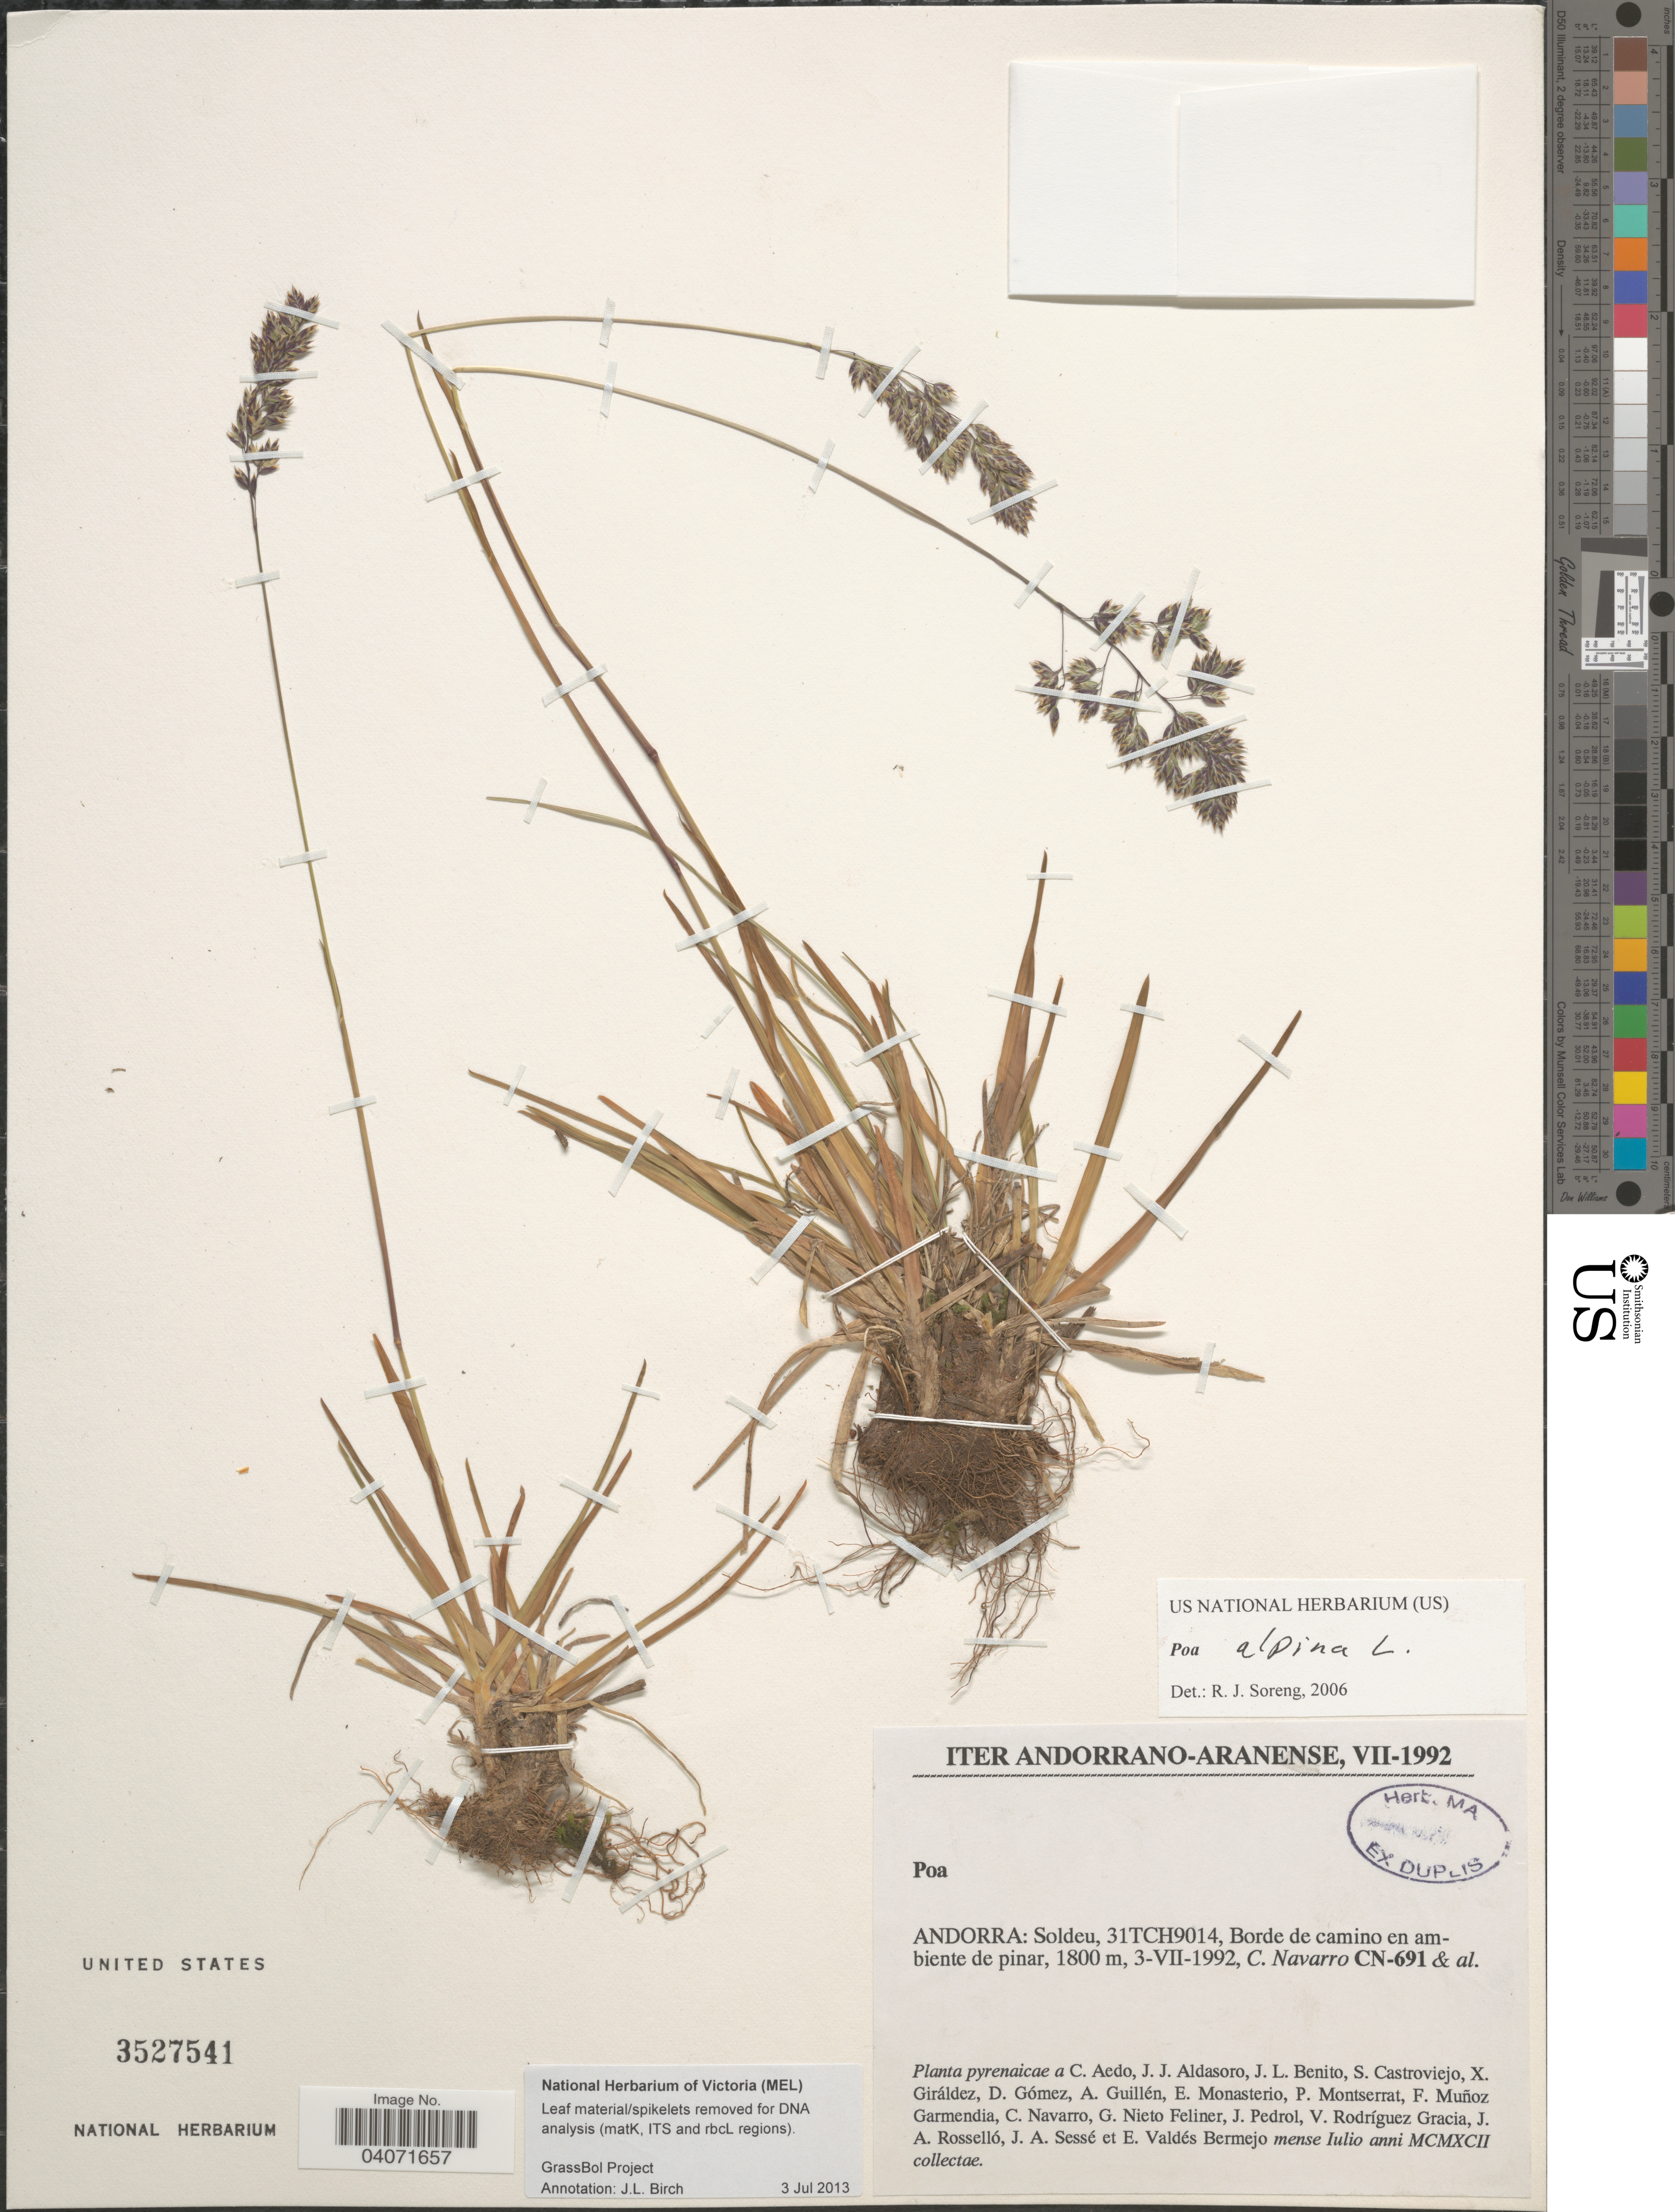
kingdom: Plantae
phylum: Tracheophyta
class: Liliopsida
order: Poales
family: Poaceae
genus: Poa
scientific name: Poa alpina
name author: L.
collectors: C. Navarro & et al.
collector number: CN-691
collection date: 1992-07-03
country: Andorra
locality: Iter Andorrano-Aranense, VII-1992. Soldeu, 31TCH9014, Borde de camino en ambiente de pinar.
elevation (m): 1800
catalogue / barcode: US 3527541